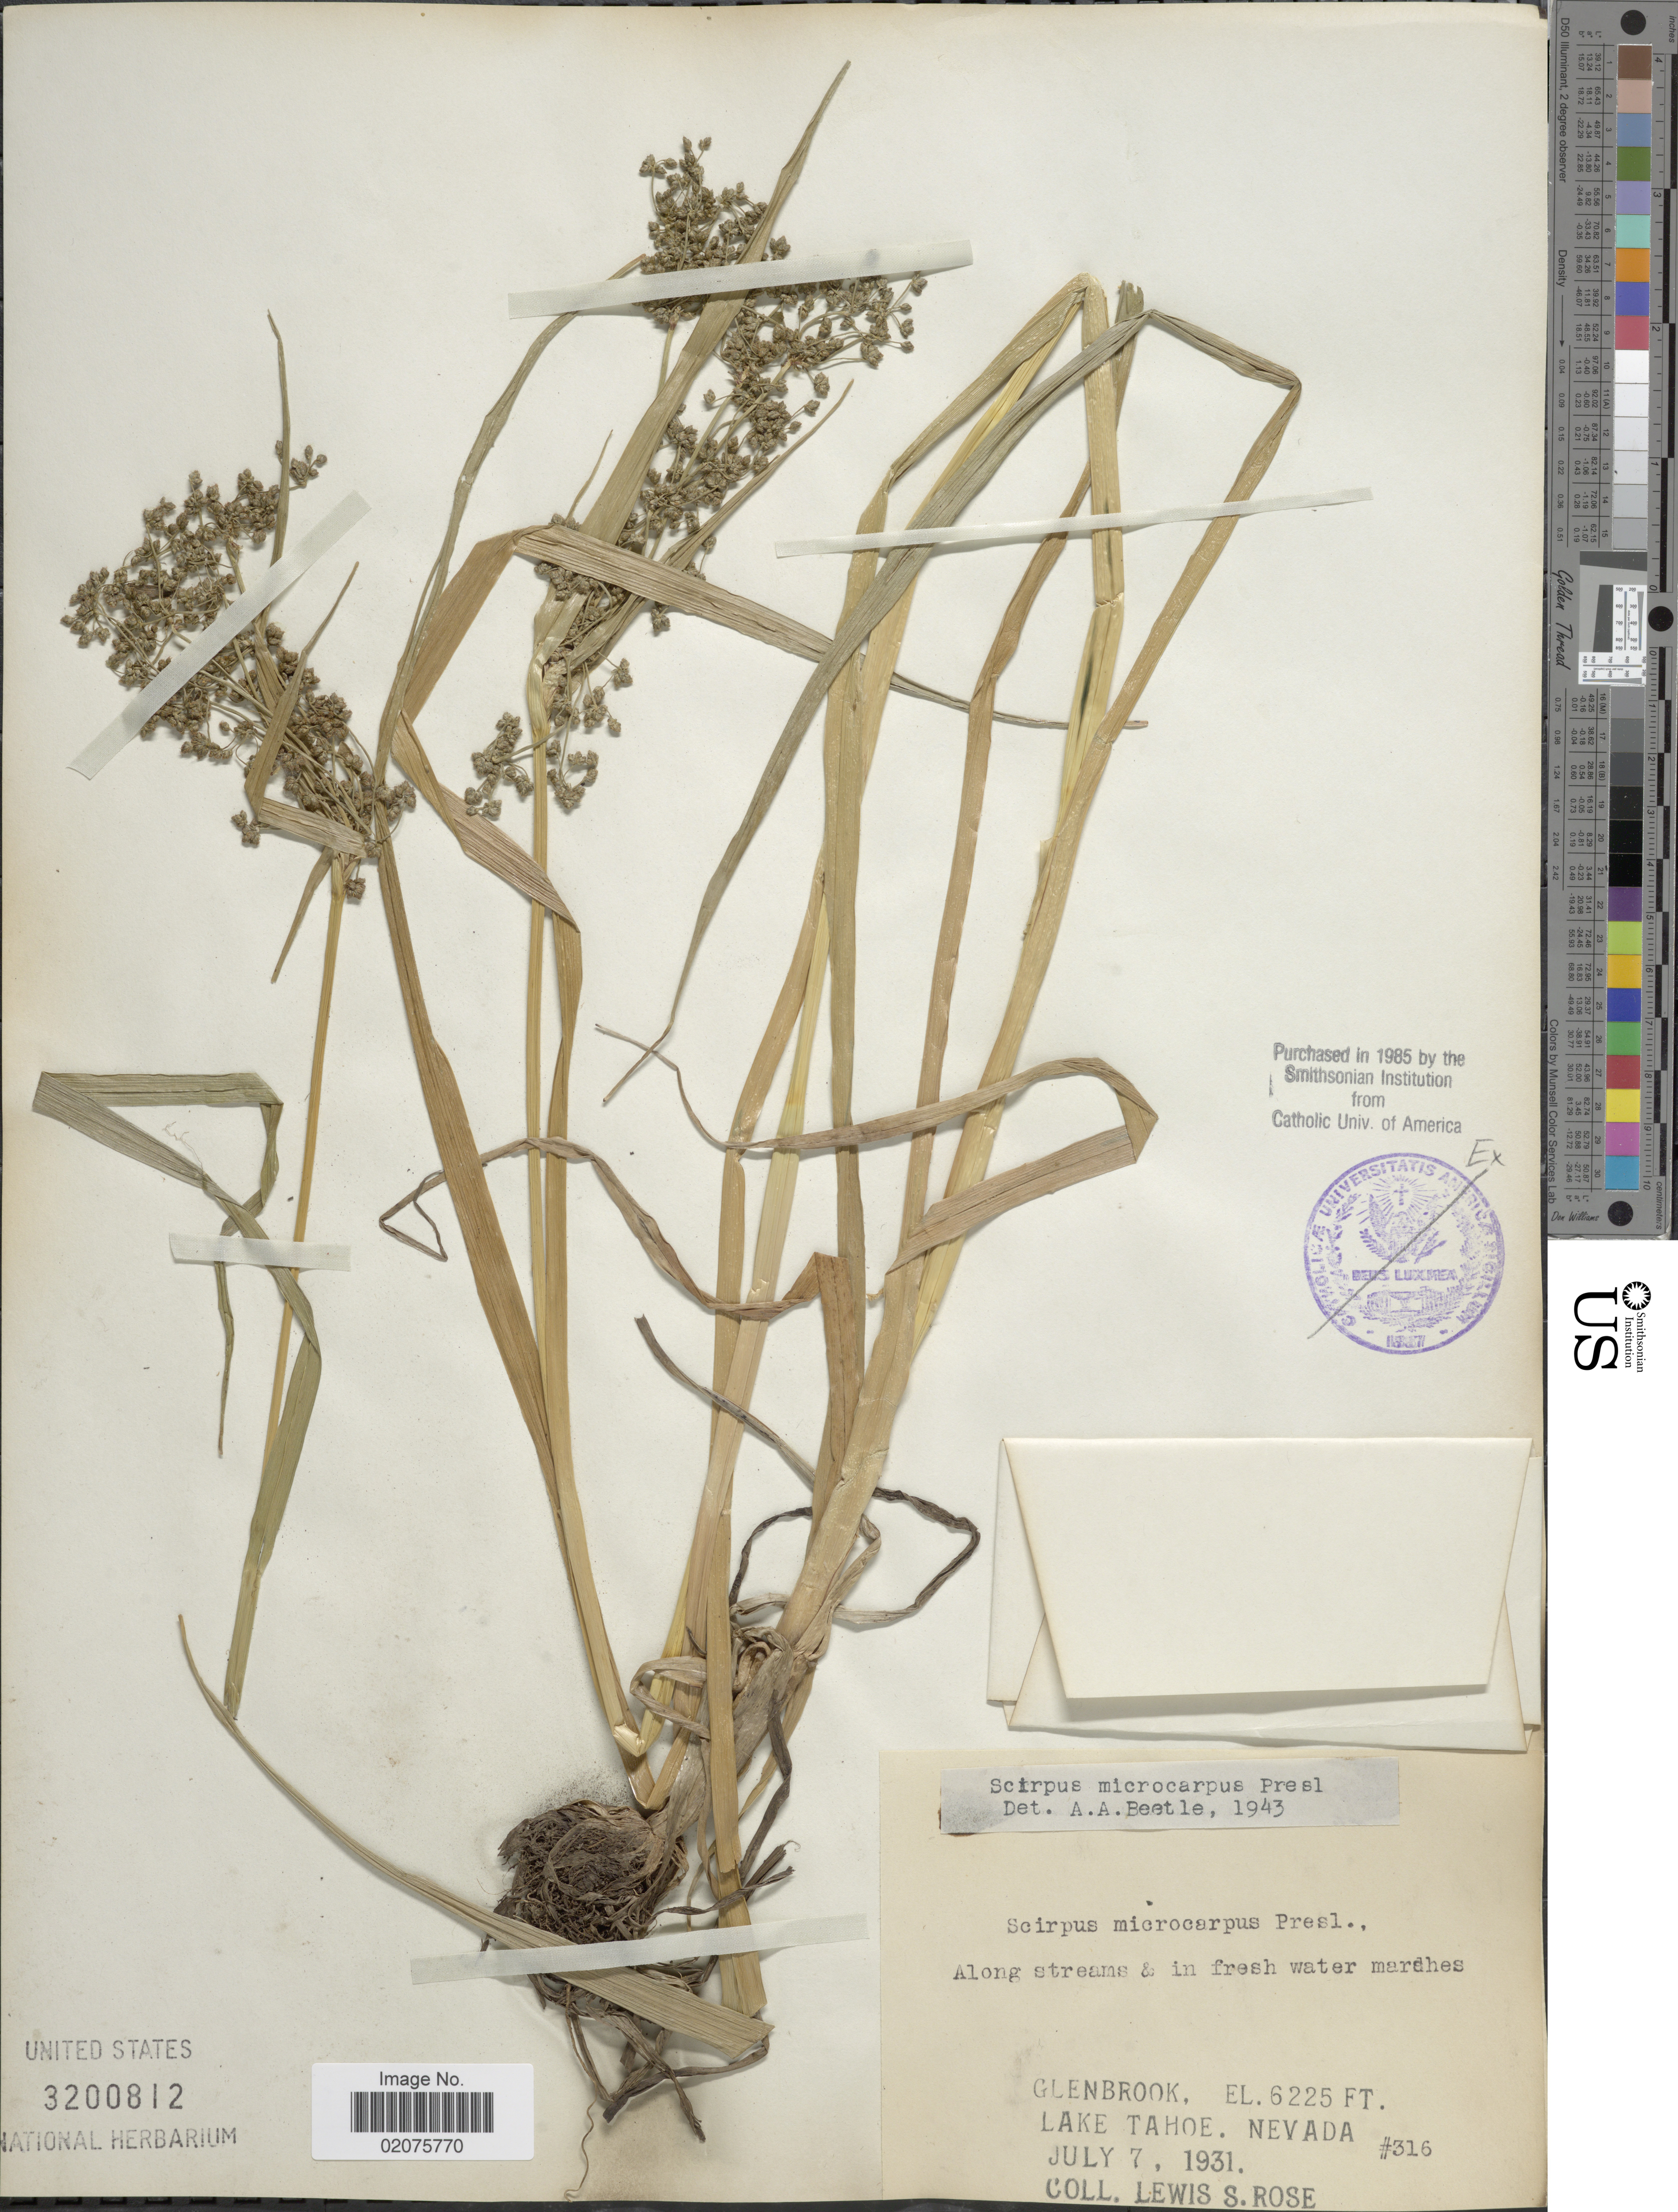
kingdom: Plantae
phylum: Tracheophyta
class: Liliopsida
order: Poales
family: Cyperaceae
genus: Scirpus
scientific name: Scirpus microcarpus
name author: J. Presl & C. Presl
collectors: L. S. Rose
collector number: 316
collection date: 1931-07-07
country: United States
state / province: Nevada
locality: Glenbrook, Lake Tahoe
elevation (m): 1897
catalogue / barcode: US 3200812